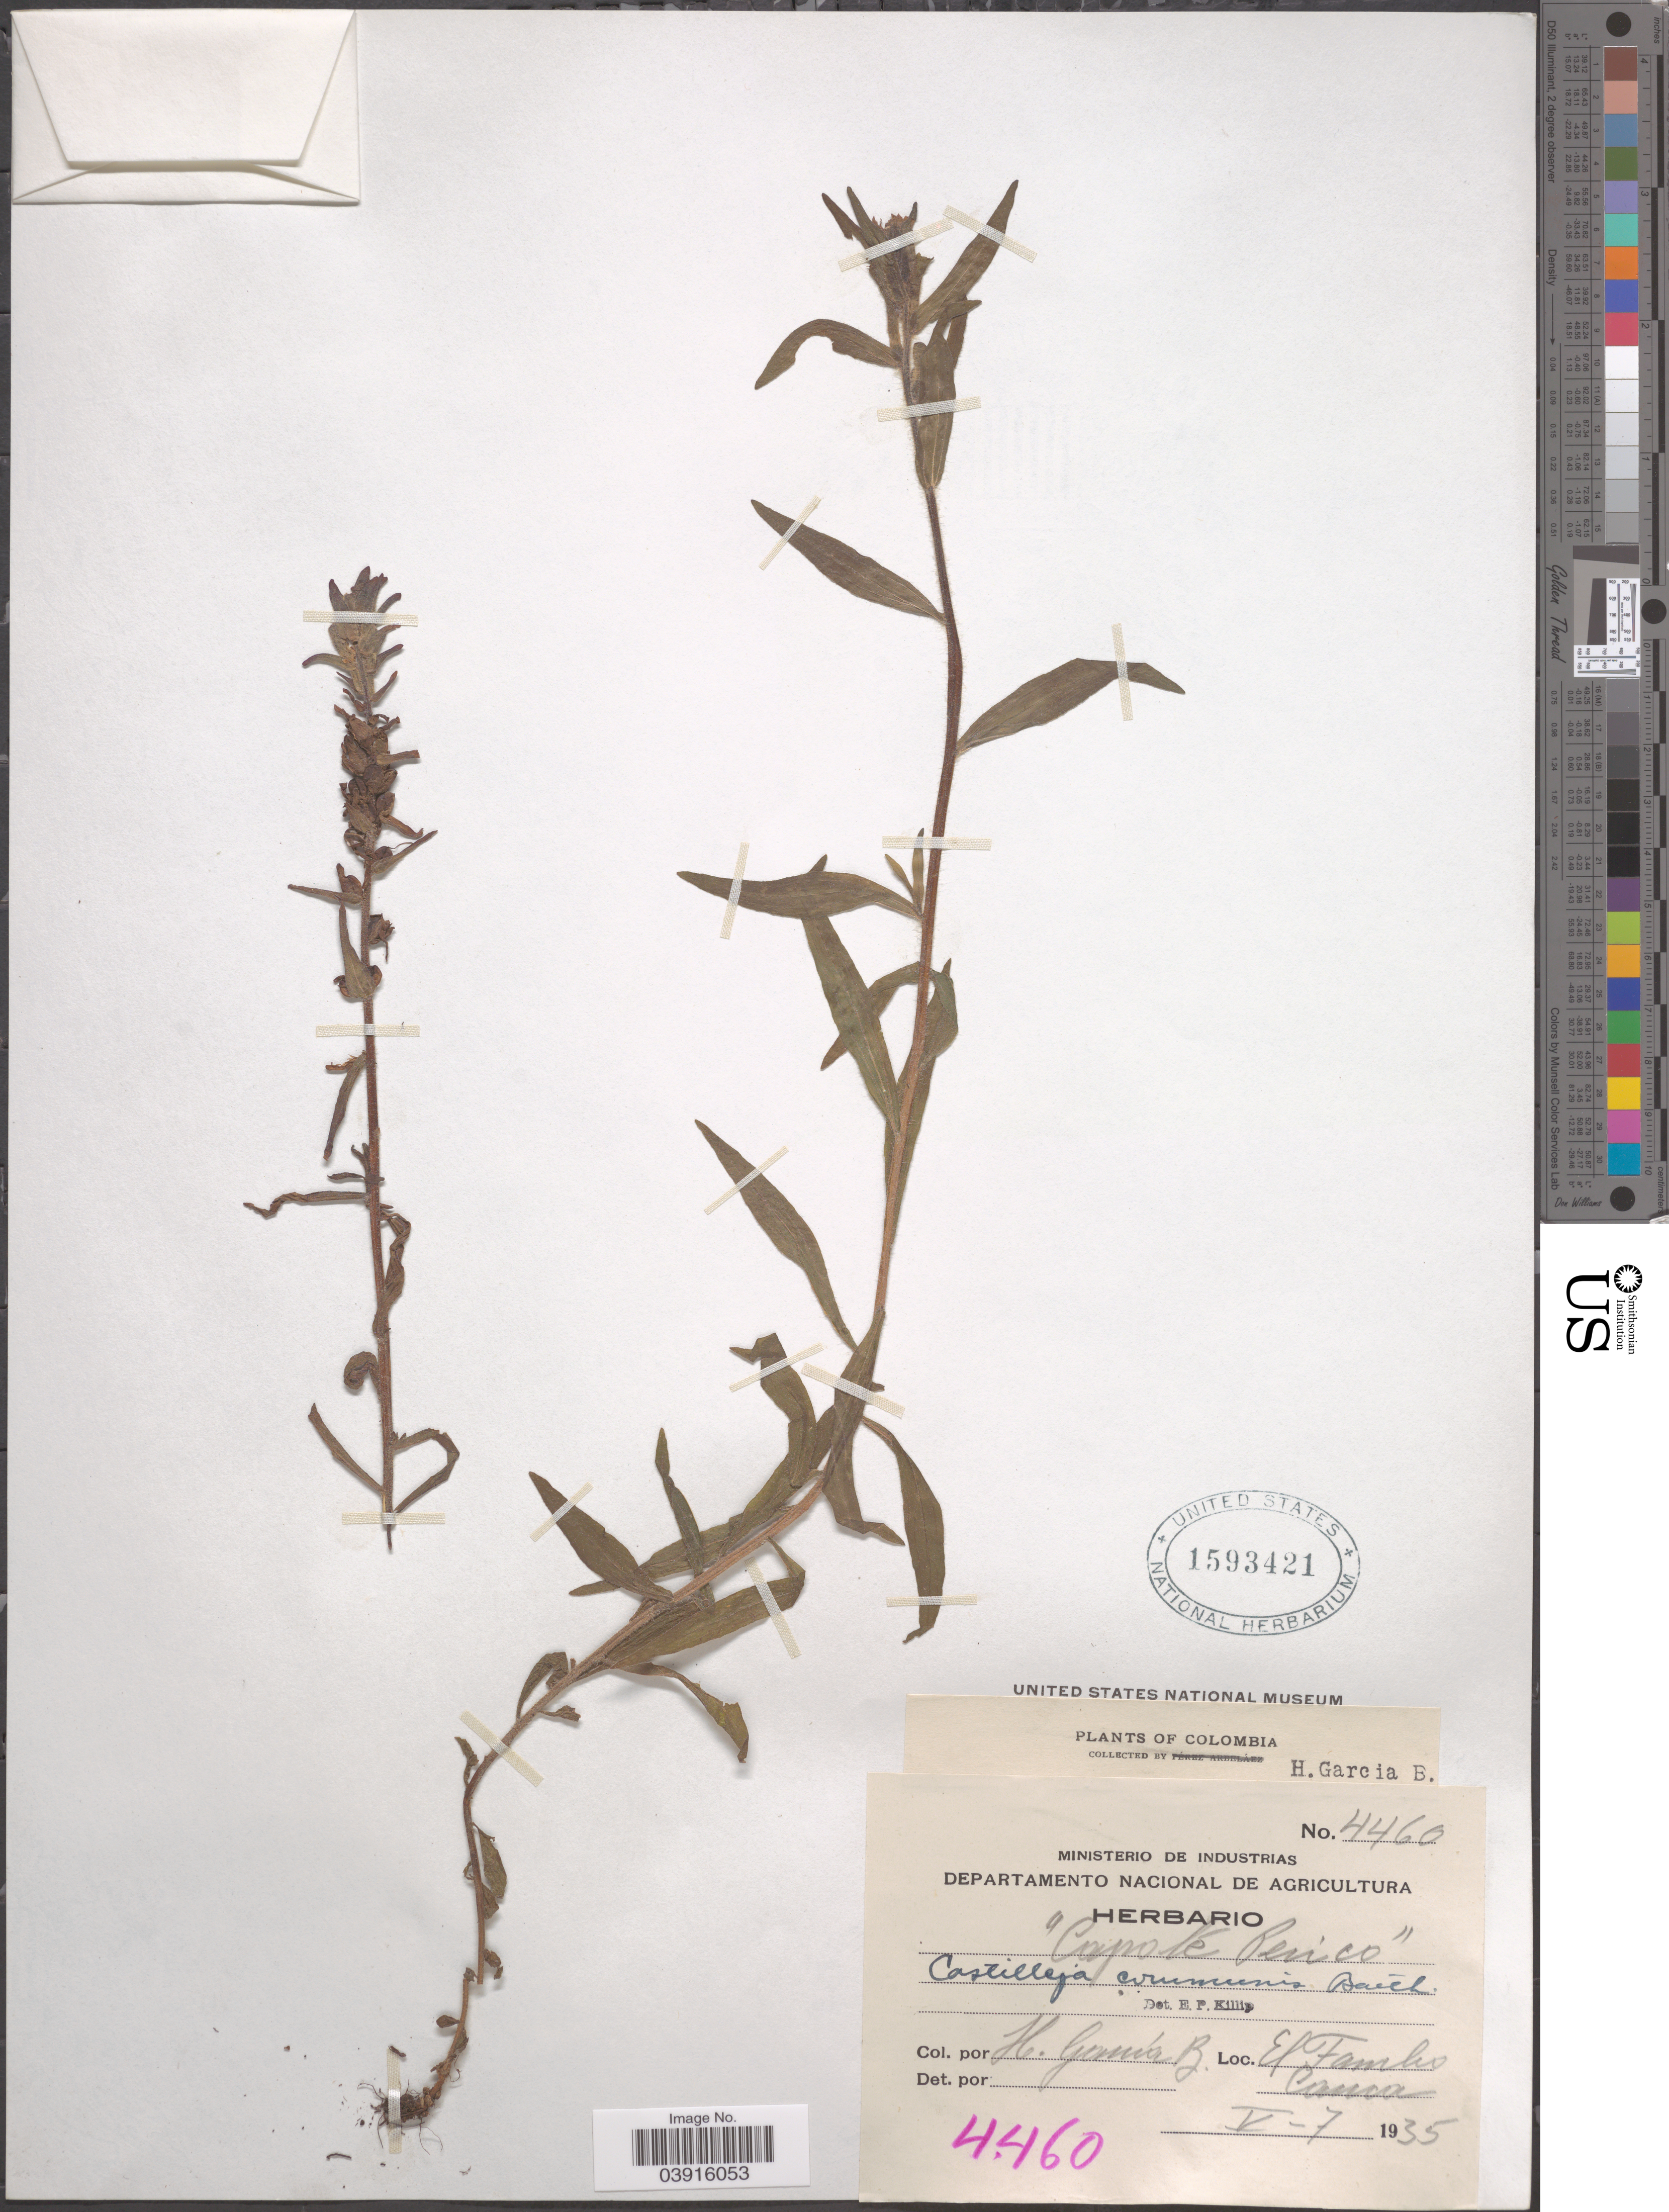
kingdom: Plantae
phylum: Tracheophyta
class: Magnoliopsida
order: Lamiales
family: Orobanchaceae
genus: Castilleja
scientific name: Castilleja arvensis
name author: Schltdl. & Cham.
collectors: H. García B.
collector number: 4460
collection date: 1935-05-07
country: Colombia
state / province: Cauca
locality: El Tambo.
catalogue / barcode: US 1593421